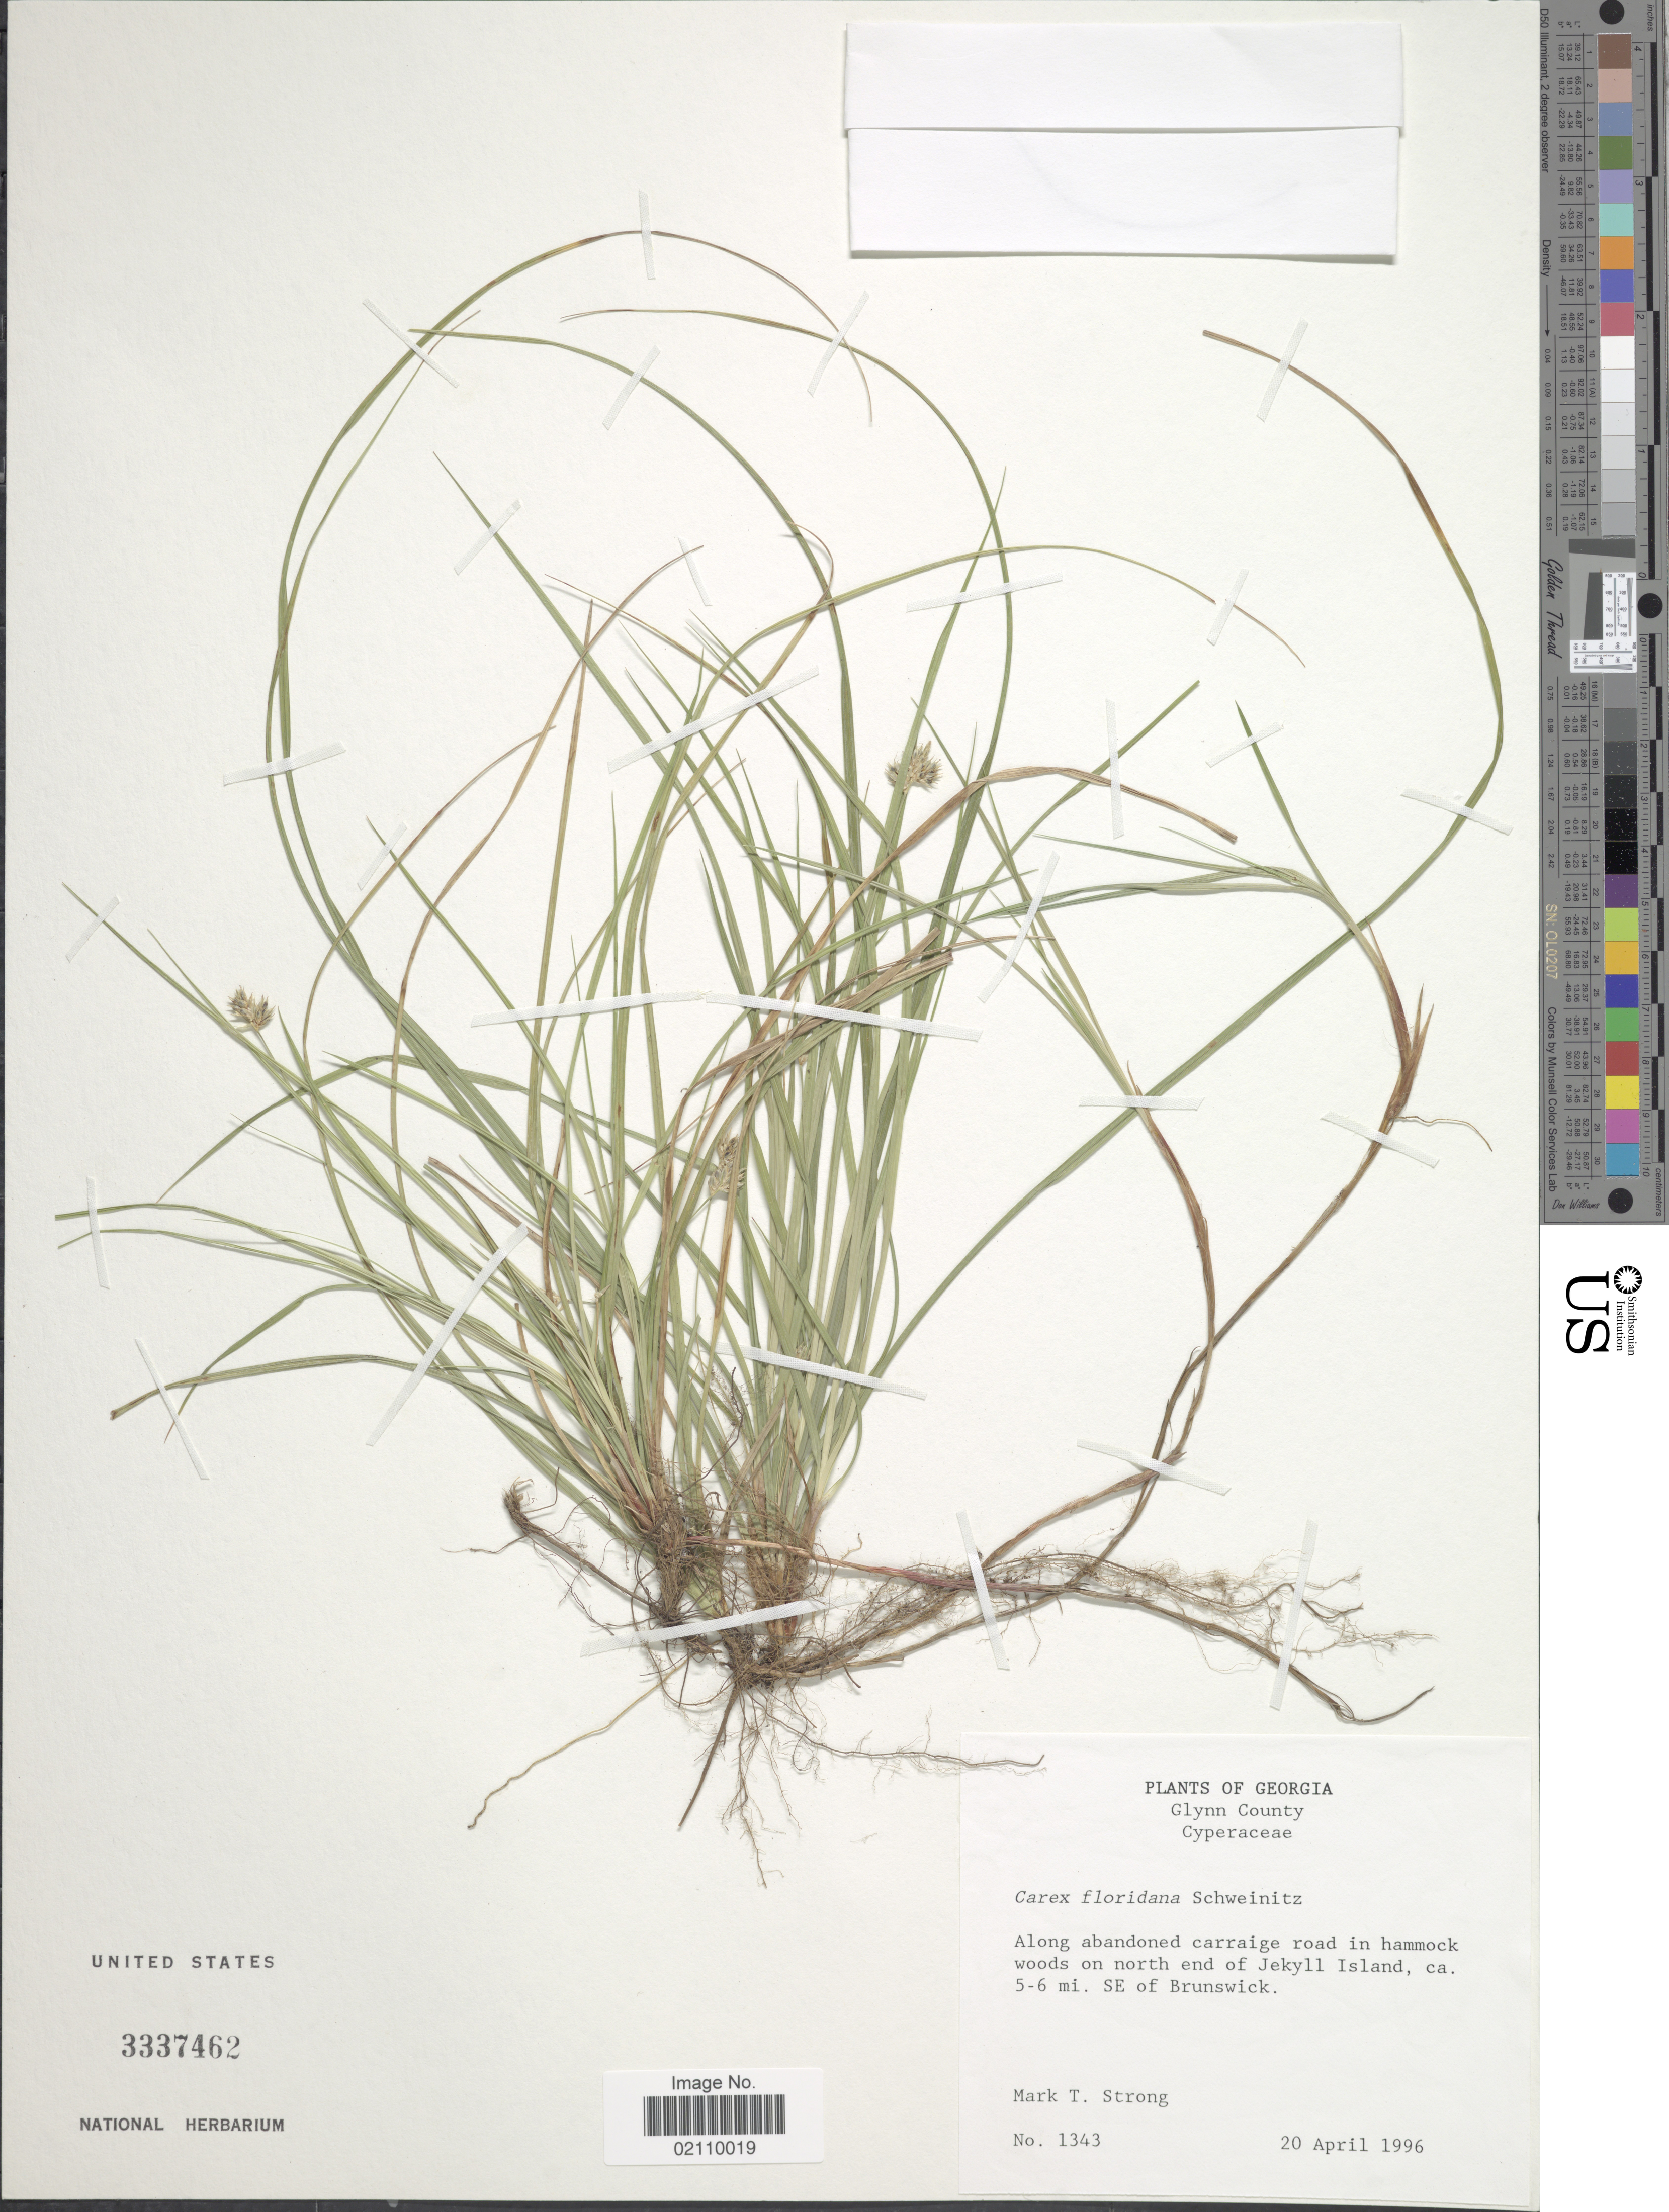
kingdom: Plantae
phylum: Tracheophyta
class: Liliopsida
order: Poales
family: Cyperaceae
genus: Carex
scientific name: Carex floridana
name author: Schwein.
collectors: M. T. Strong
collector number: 1343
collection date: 1996-04-20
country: United States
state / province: Georgia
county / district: Glynn County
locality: along abandoned carraige road in hammock woods on north end of Jekyll Island, ca. 5-6 mi. SE of Brunswick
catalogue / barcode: US 3337462